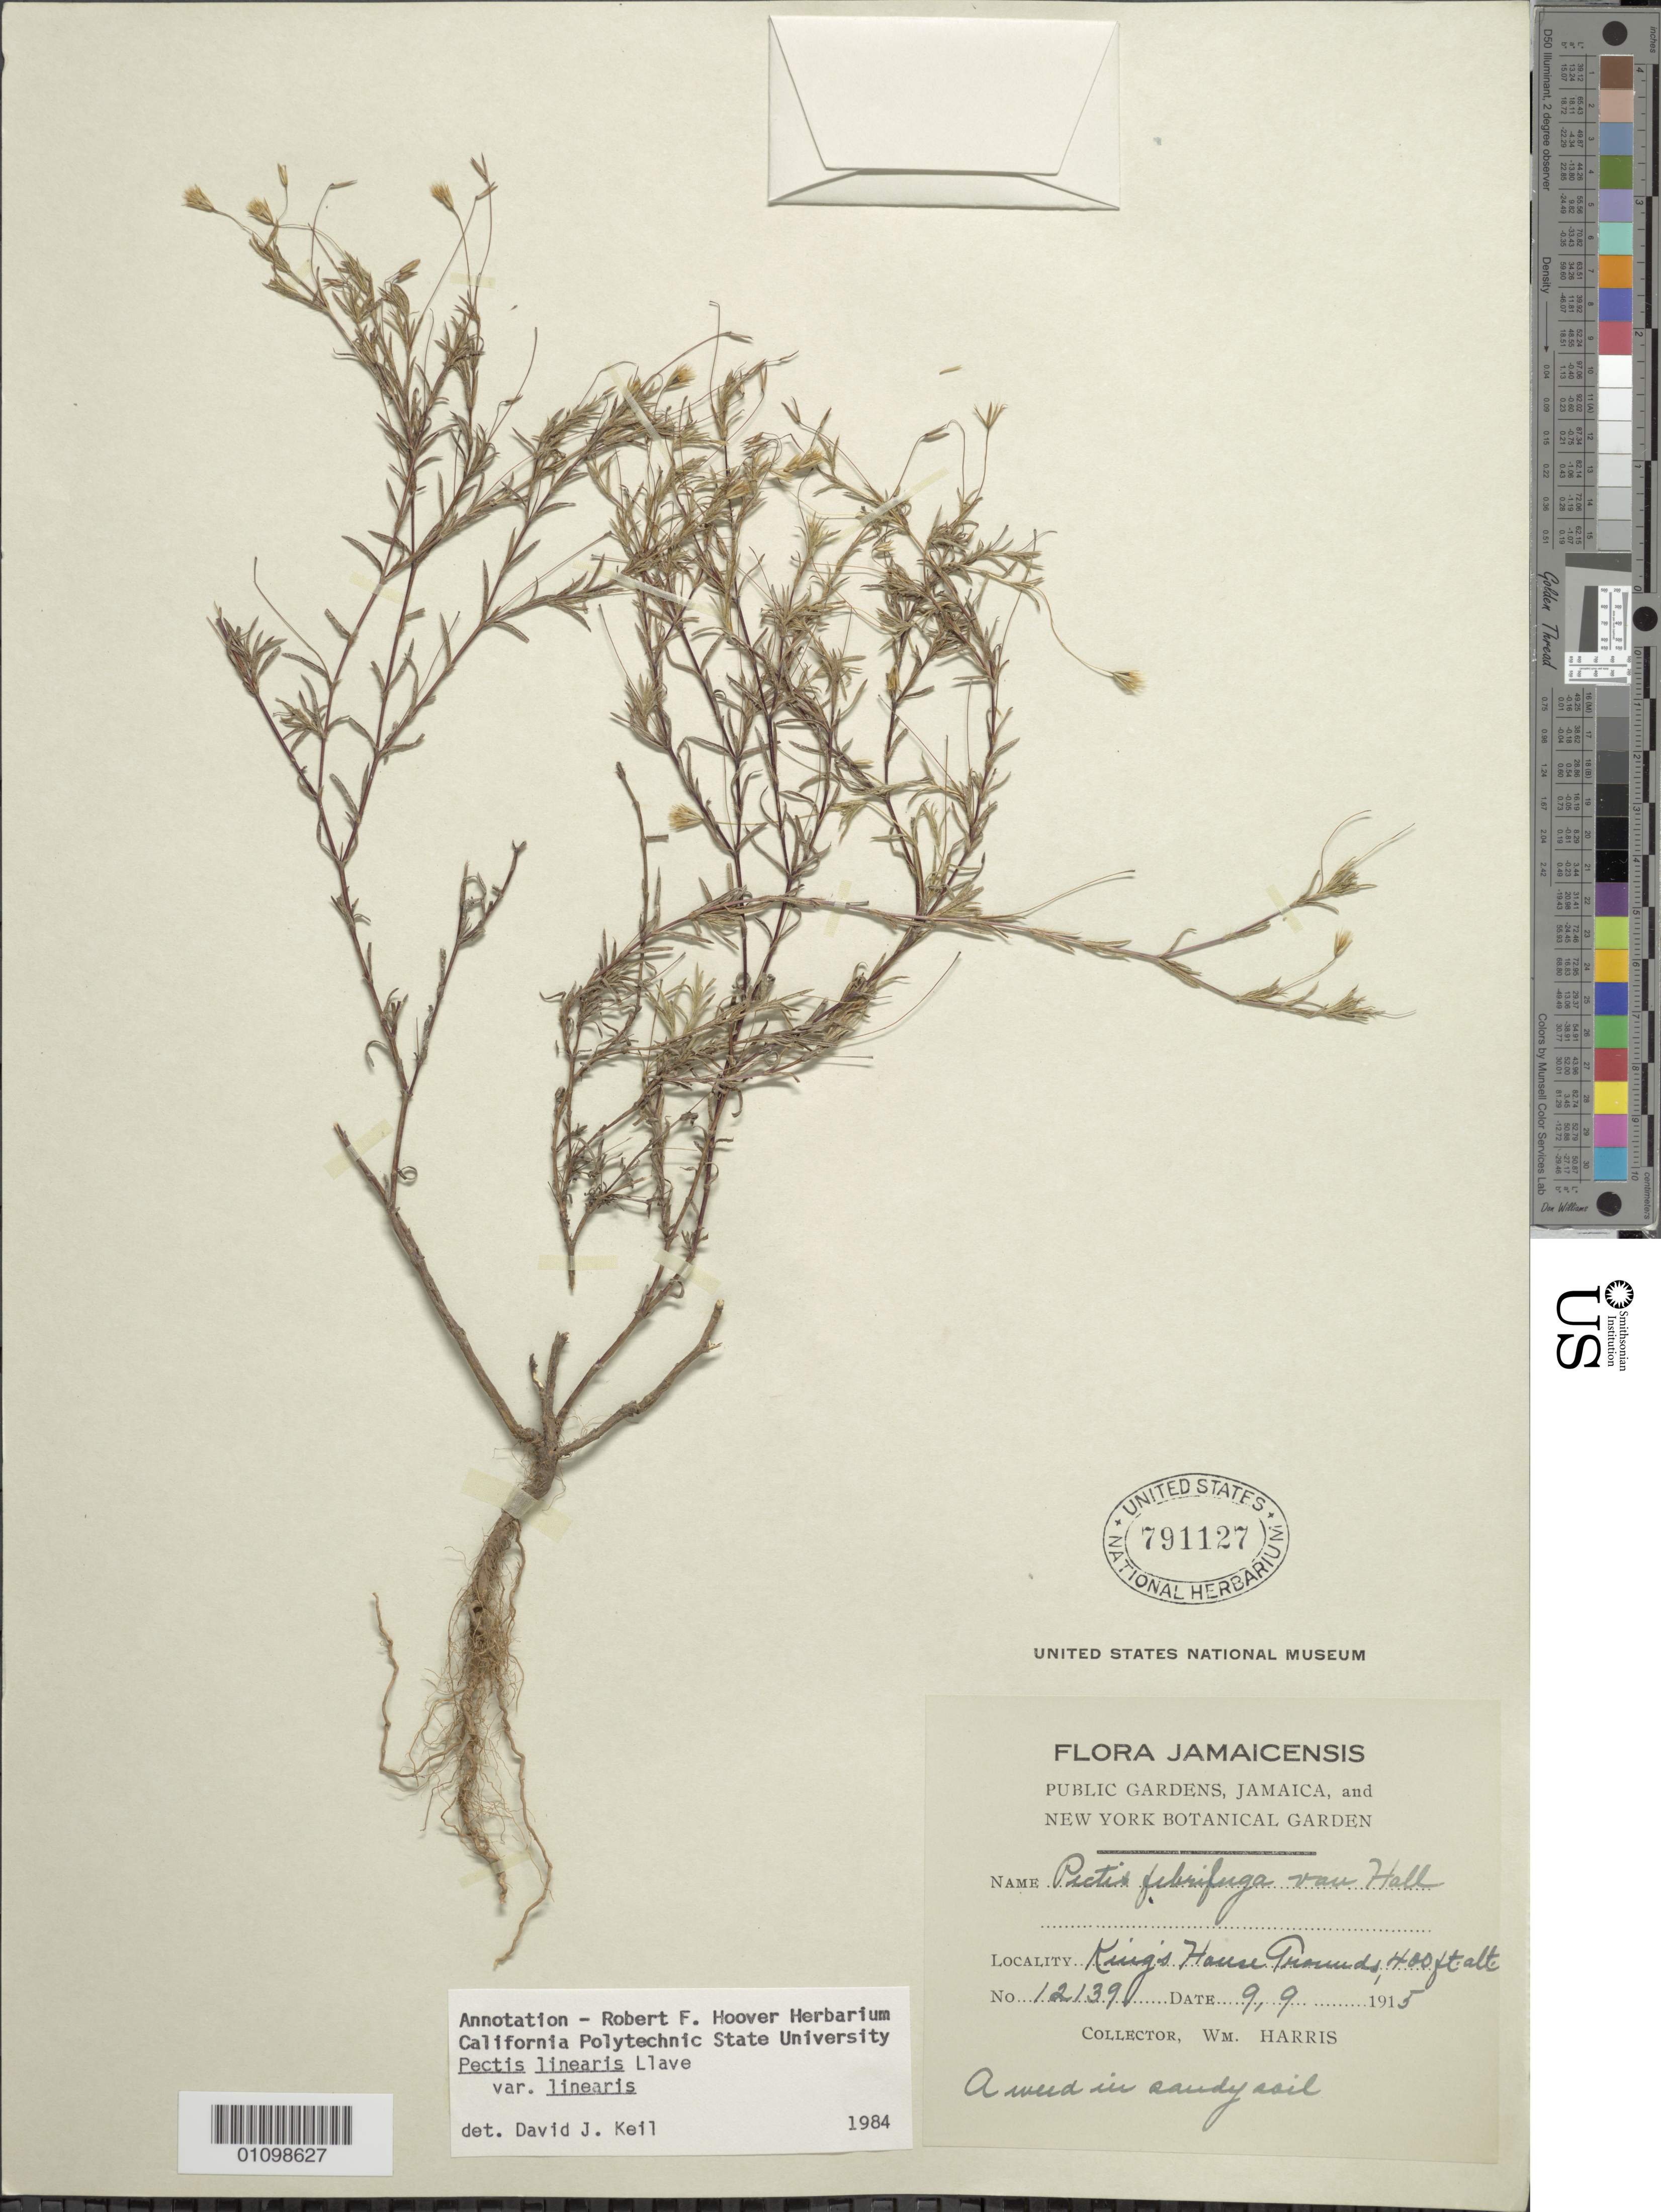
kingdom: Plantae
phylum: Tracheophyta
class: Magnoliopsida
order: Asterales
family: Asteraceae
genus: Pectis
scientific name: Pectis linearis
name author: La Llave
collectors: W. Harris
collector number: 12139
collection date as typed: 09 Sep 1915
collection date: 1915-09-09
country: Jamaica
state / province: Kingston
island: Jamaica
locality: King's House Grounds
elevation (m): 122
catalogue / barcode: US 791127